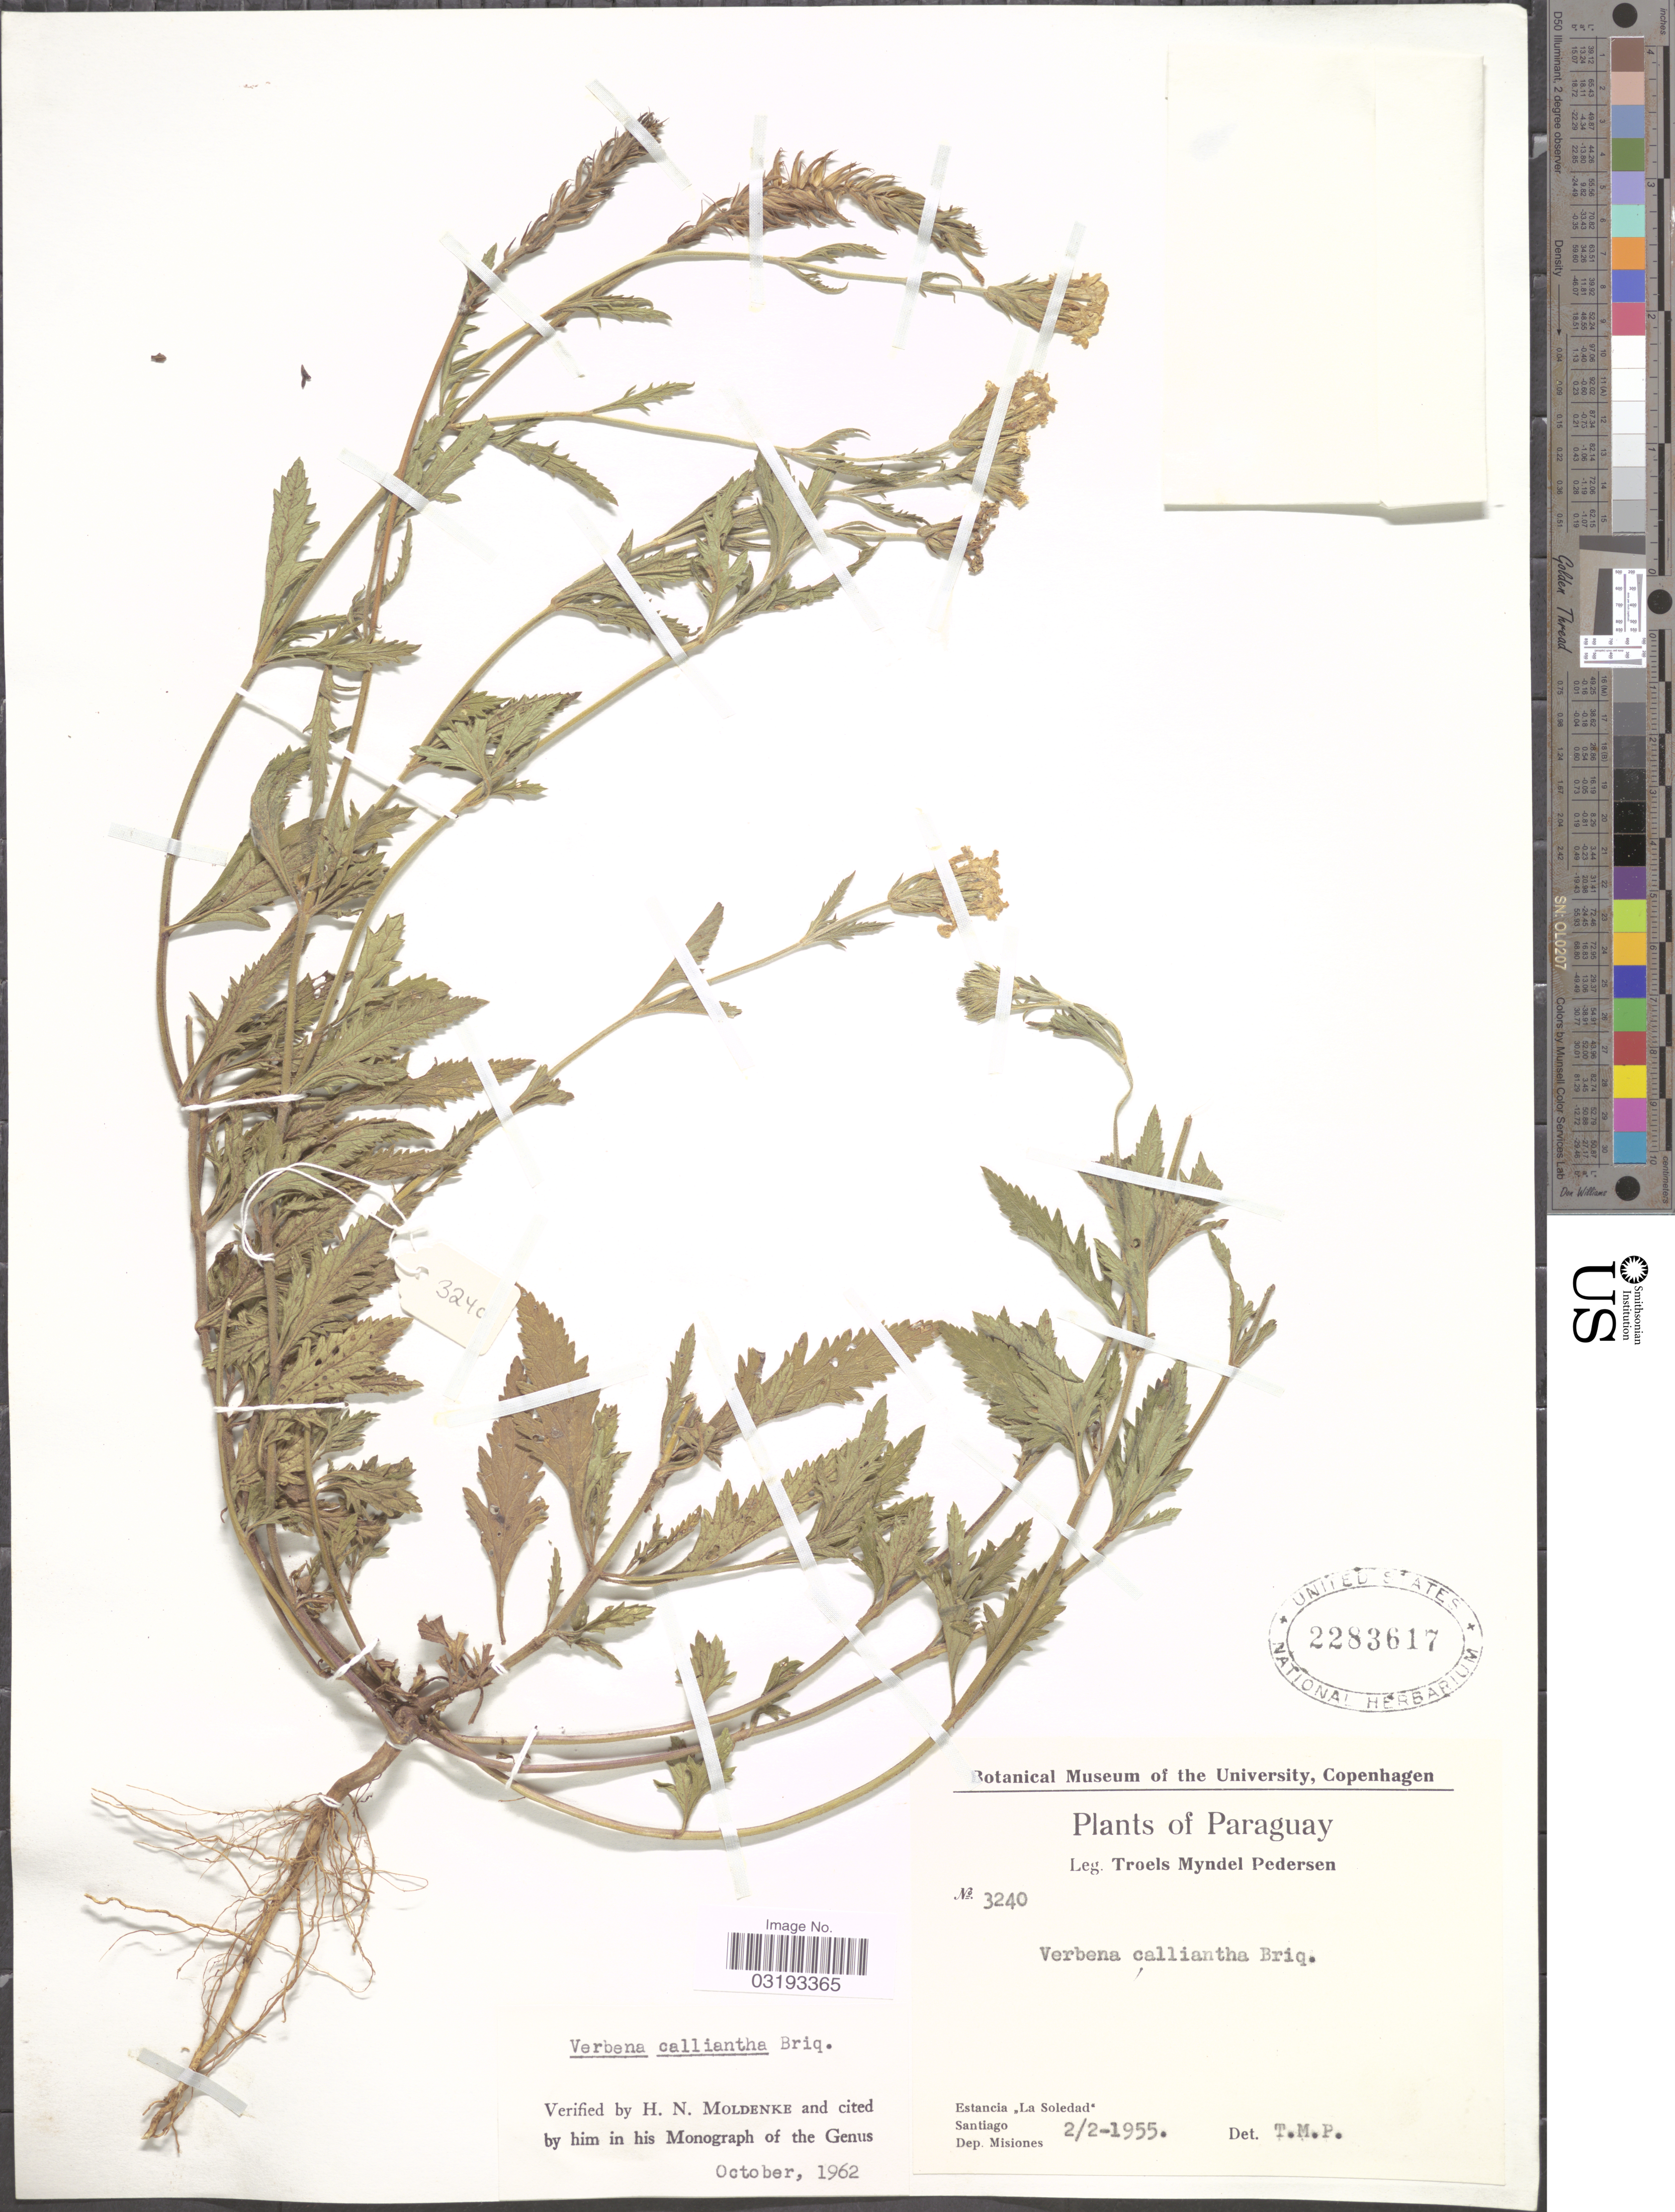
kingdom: Plantae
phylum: Tracheophyta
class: Magnoliopsida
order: Lamiales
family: Verbenaceae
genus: Verbena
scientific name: Verbena calliantha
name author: Briq.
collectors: T. Pederson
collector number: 3240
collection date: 1955-02-02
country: Paraguay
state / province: Misiones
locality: Estancia "La Soledad". Santiago, Dep. Misiones.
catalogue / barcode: US 2283617